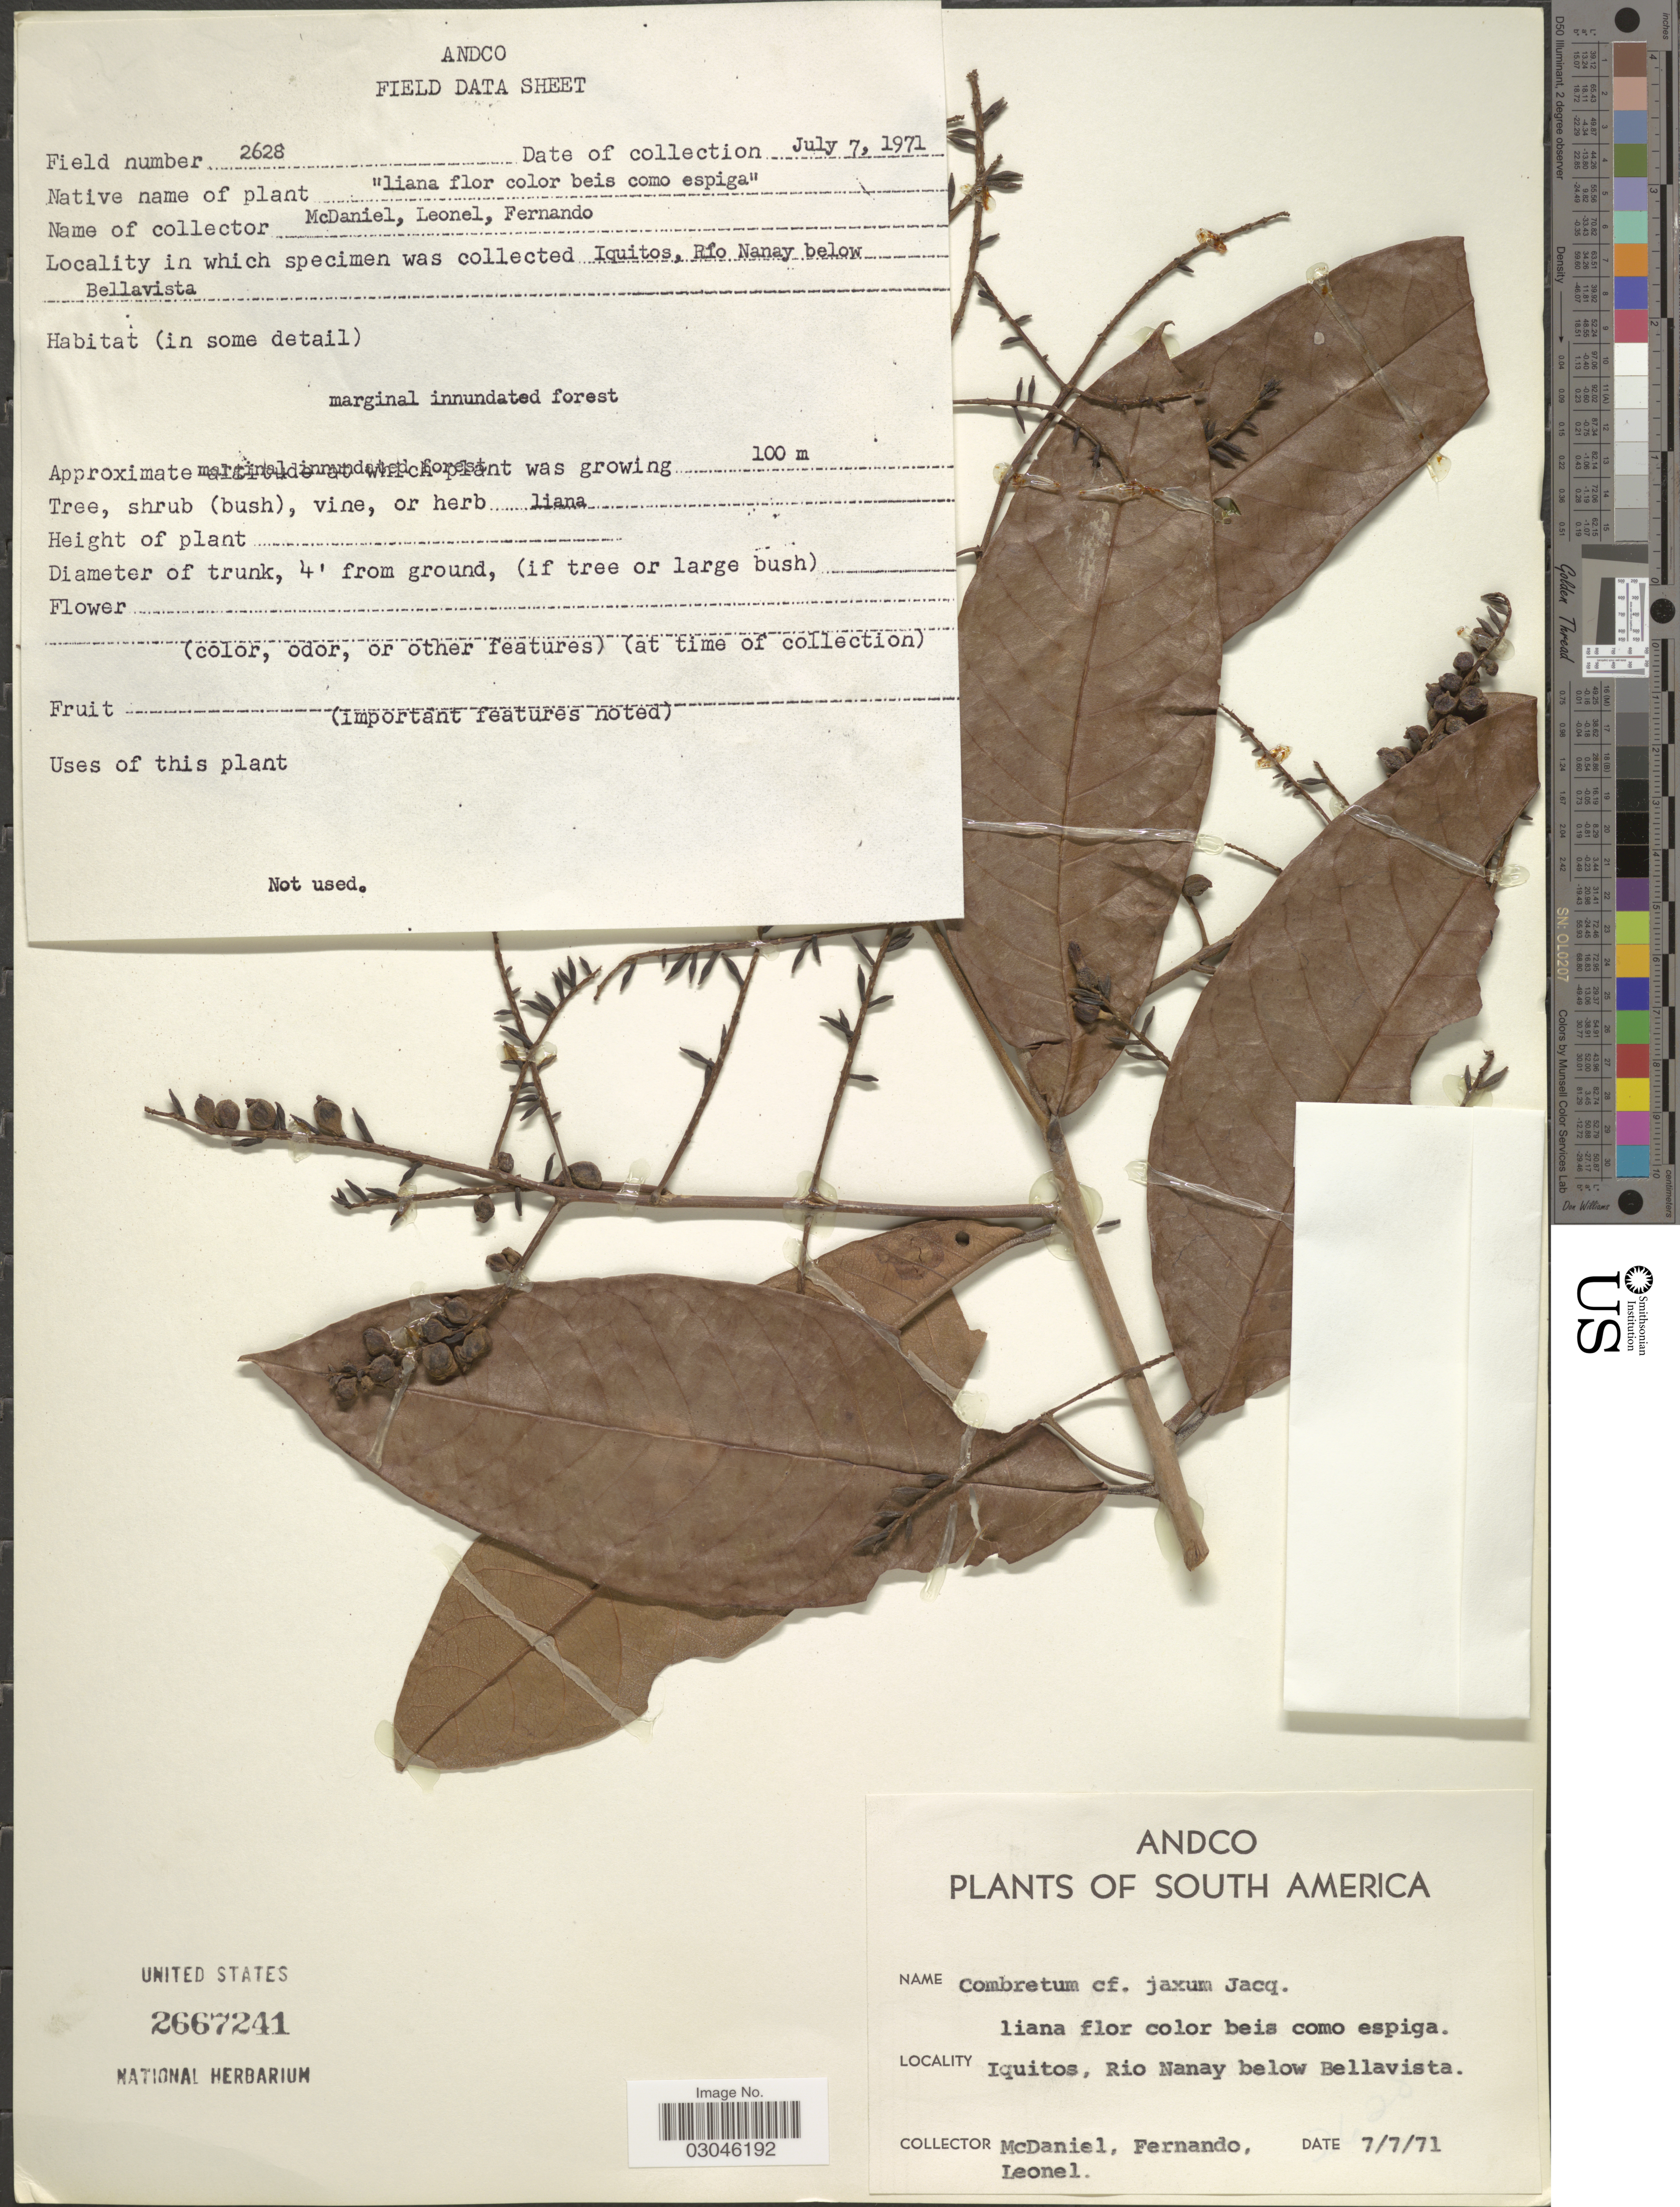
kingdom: Plantae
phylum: Tracheophyta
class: Magnoliopsida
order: Myrtales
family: Combretaceae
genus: Combretum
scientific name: Combretum laxum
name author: Jacq.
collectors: -- McDaniel, -- Fernando & -- Leonel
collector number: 2628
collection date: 1971-07-07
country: Peru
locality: ANDCO. South America. Iquitos, Rio Nanay below Bellavista.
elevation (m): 100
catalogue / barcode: US 2667241